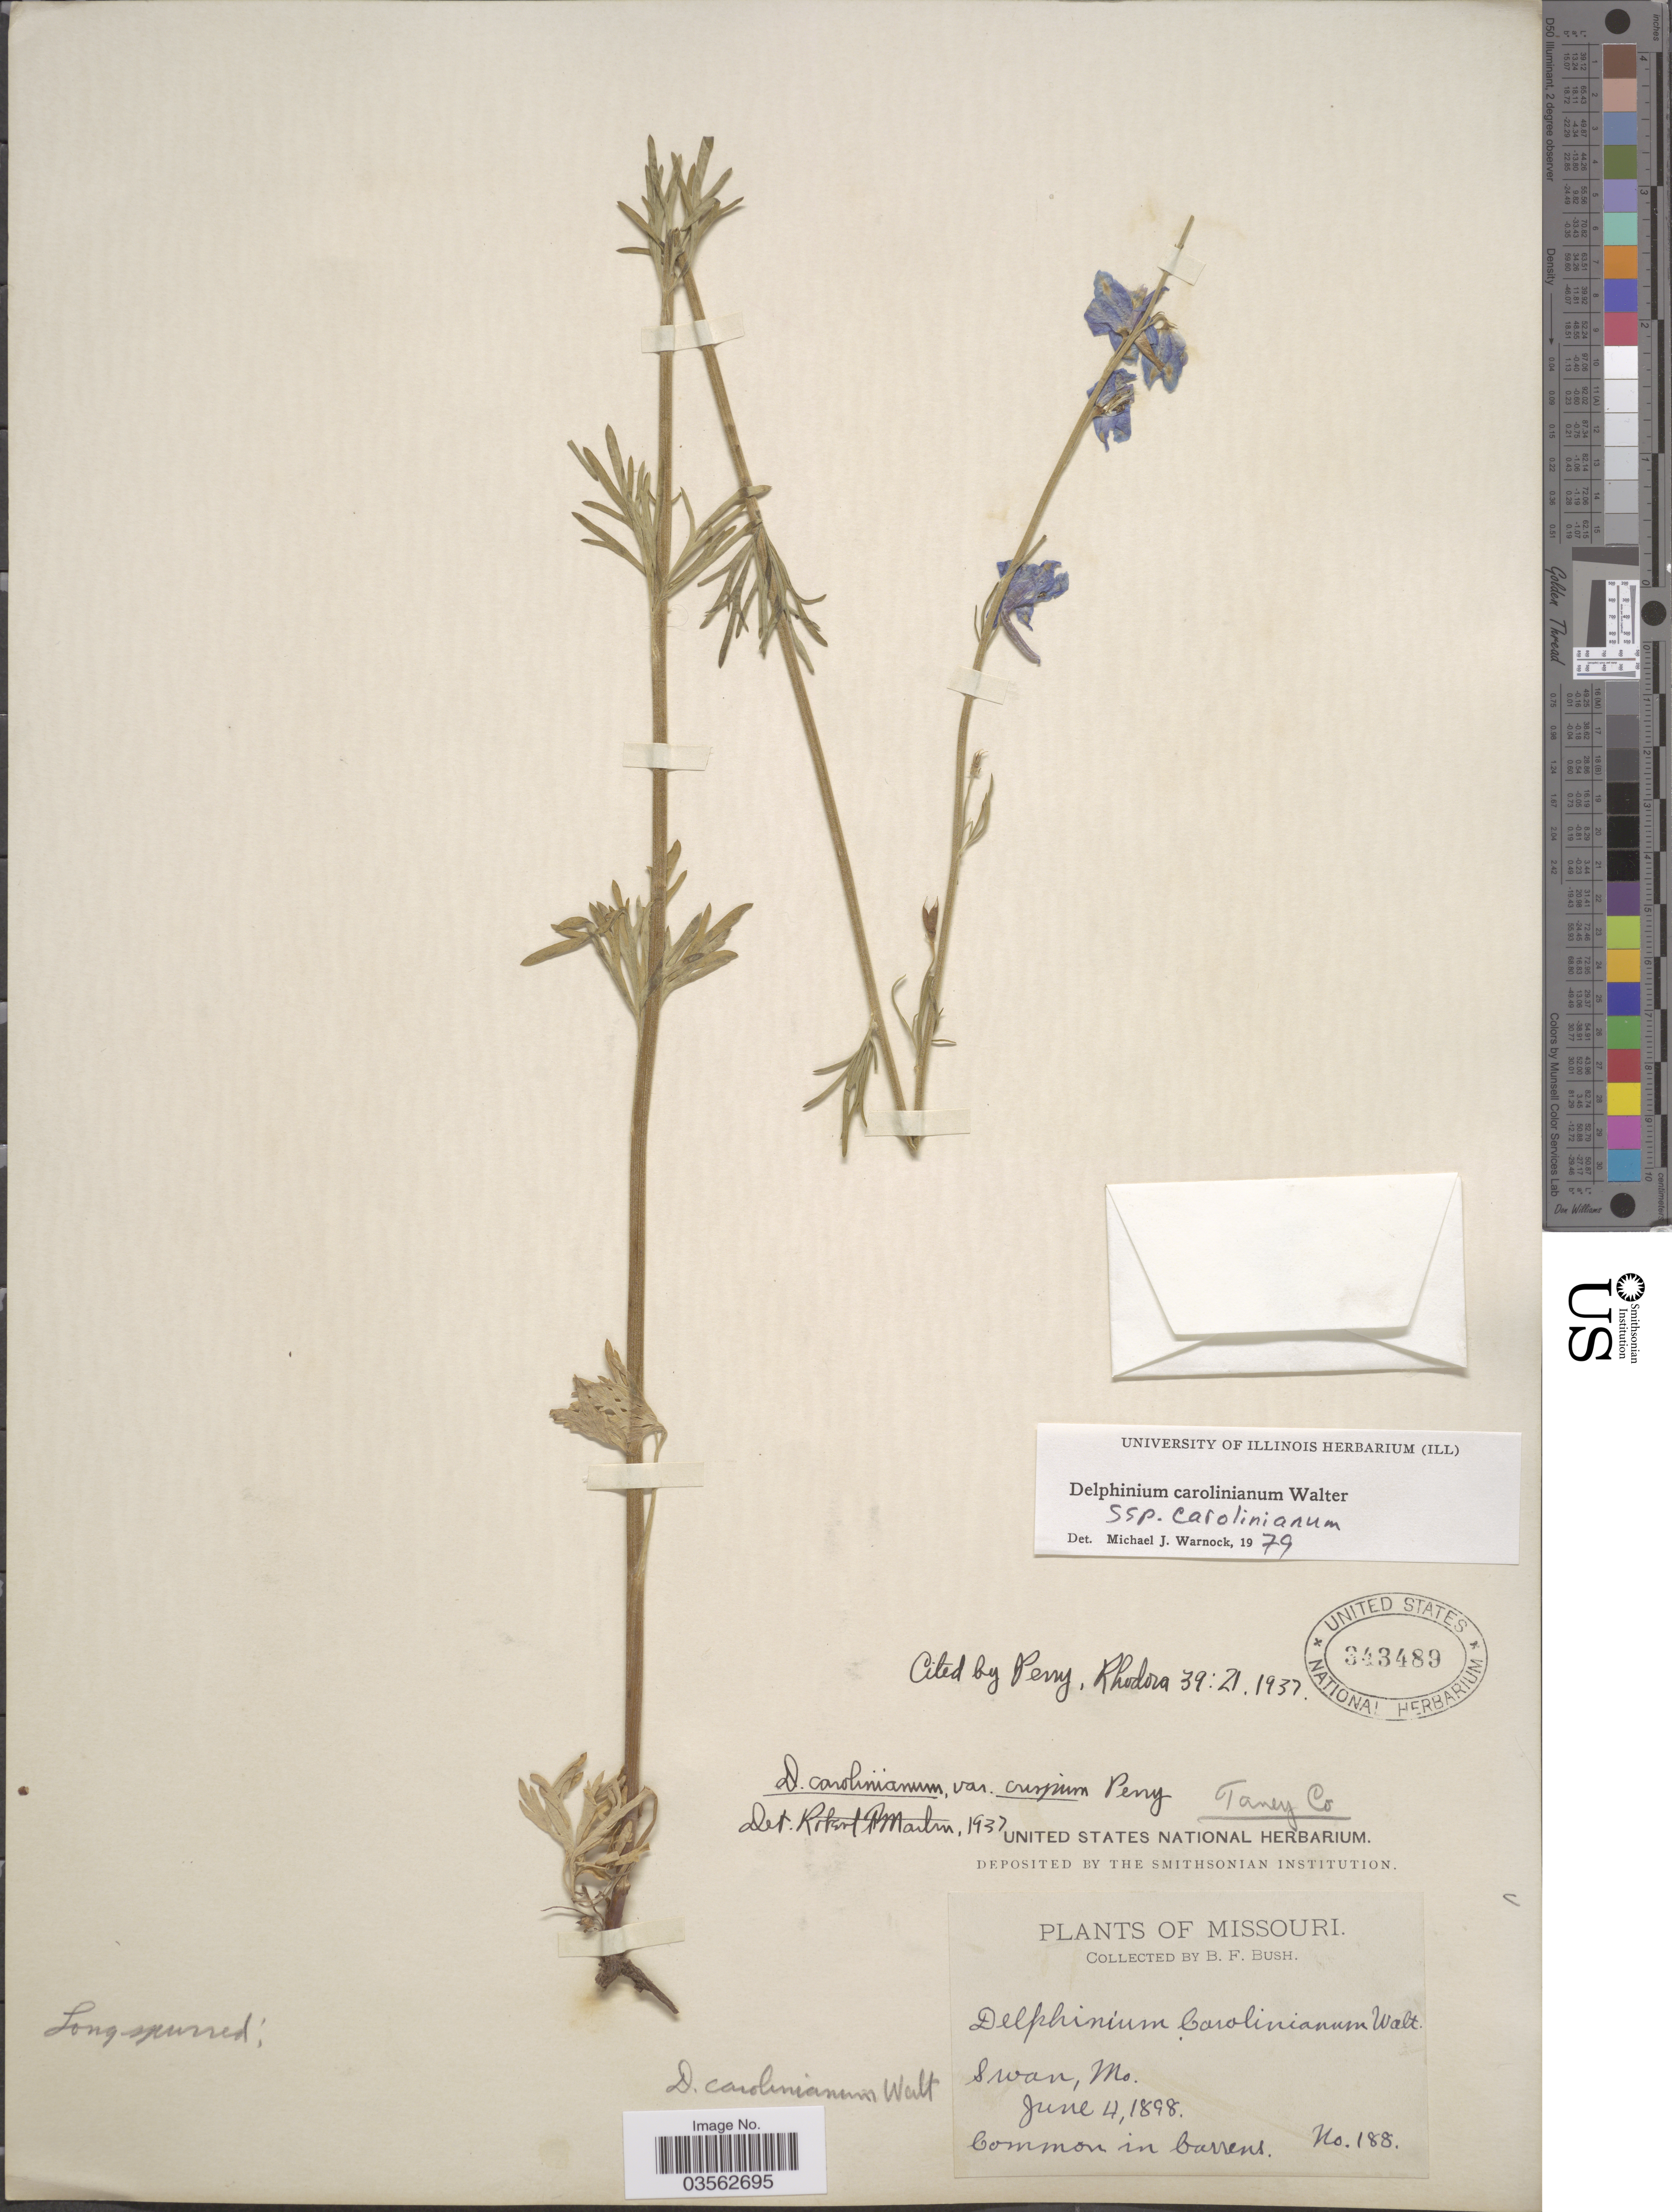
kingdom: Plantae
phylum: Tracheophyta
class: Magnoliopsida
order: Ranunculales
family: Ranunculaceae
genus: Delphinium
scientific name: Delphinium carolinianum subsp. carolinianum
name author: Walter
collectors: B. F. Bush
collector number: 188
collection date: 1898-06-04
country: United States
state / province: Missouri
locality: Taney Co. Swan.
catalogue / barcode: US 343489